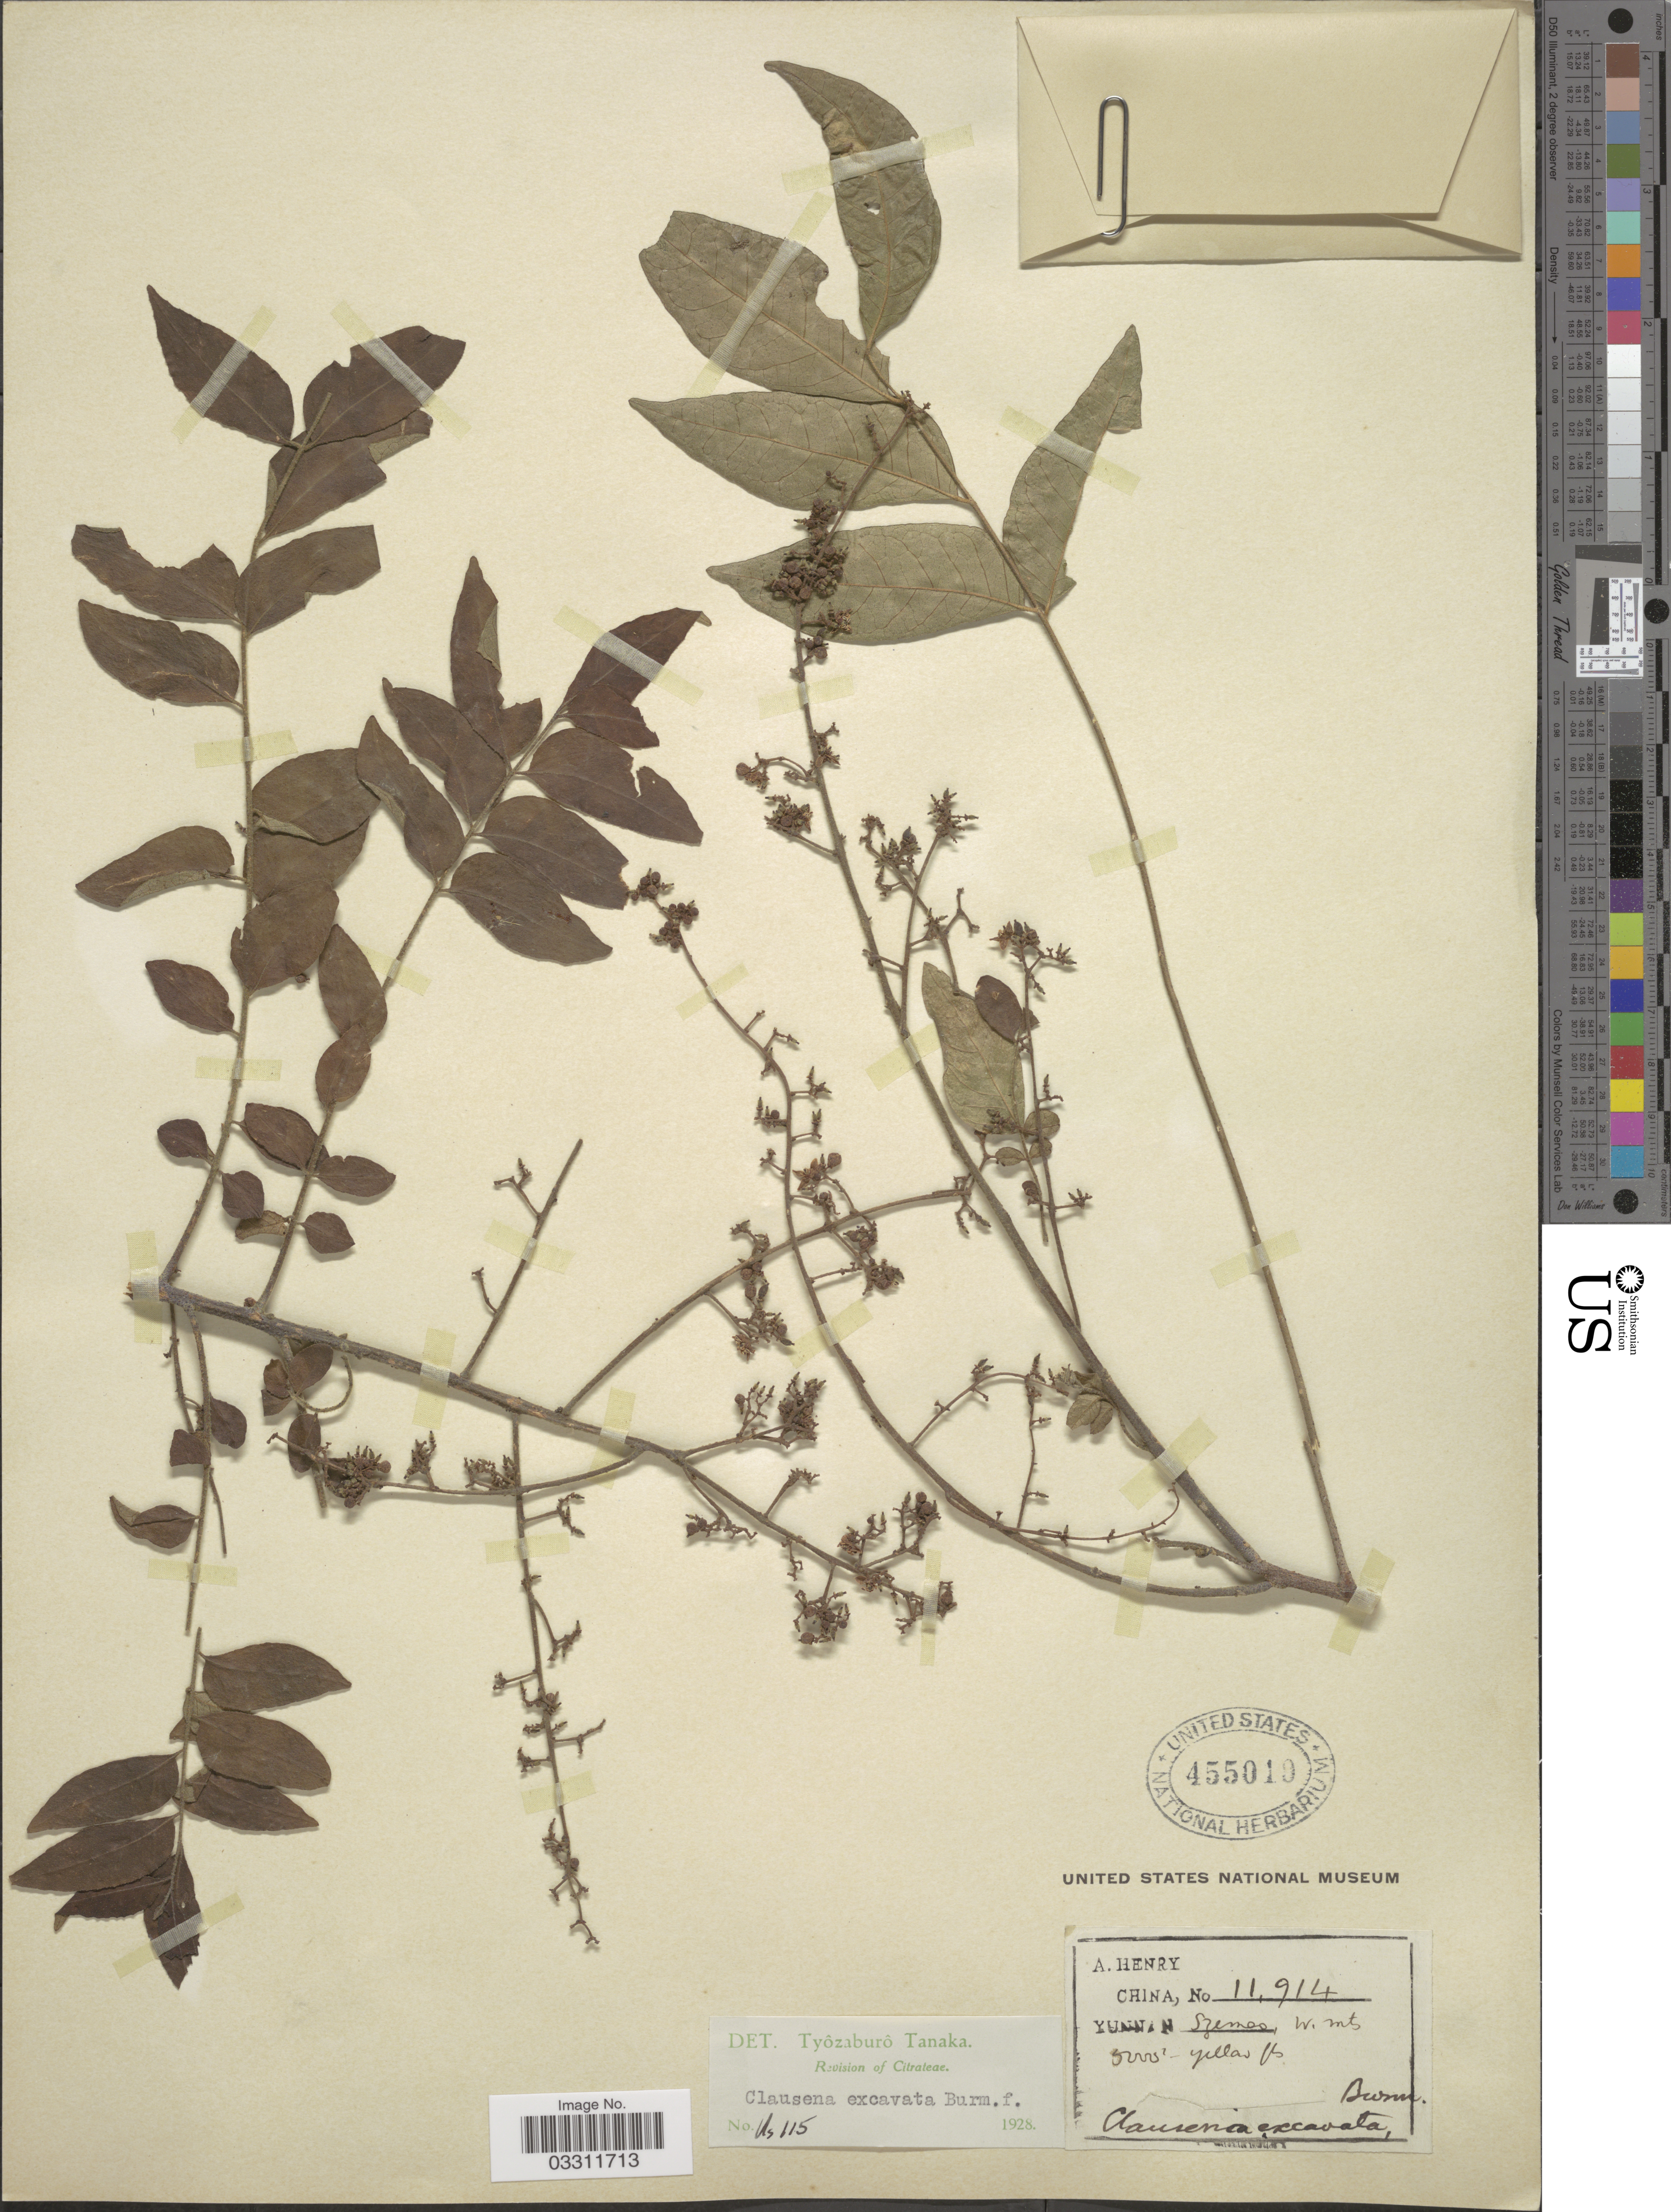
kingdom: Plantae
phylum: Tracheophyta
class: Magnoliopsida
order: Sapindales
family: Rutaceae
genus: Clausena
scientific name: Clausena excavata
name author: Burm. f.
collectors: A. Henry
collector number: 11914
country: China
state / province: Yunnan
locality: Szemoa, W. mts.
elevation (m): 1524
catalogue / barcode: US 455010